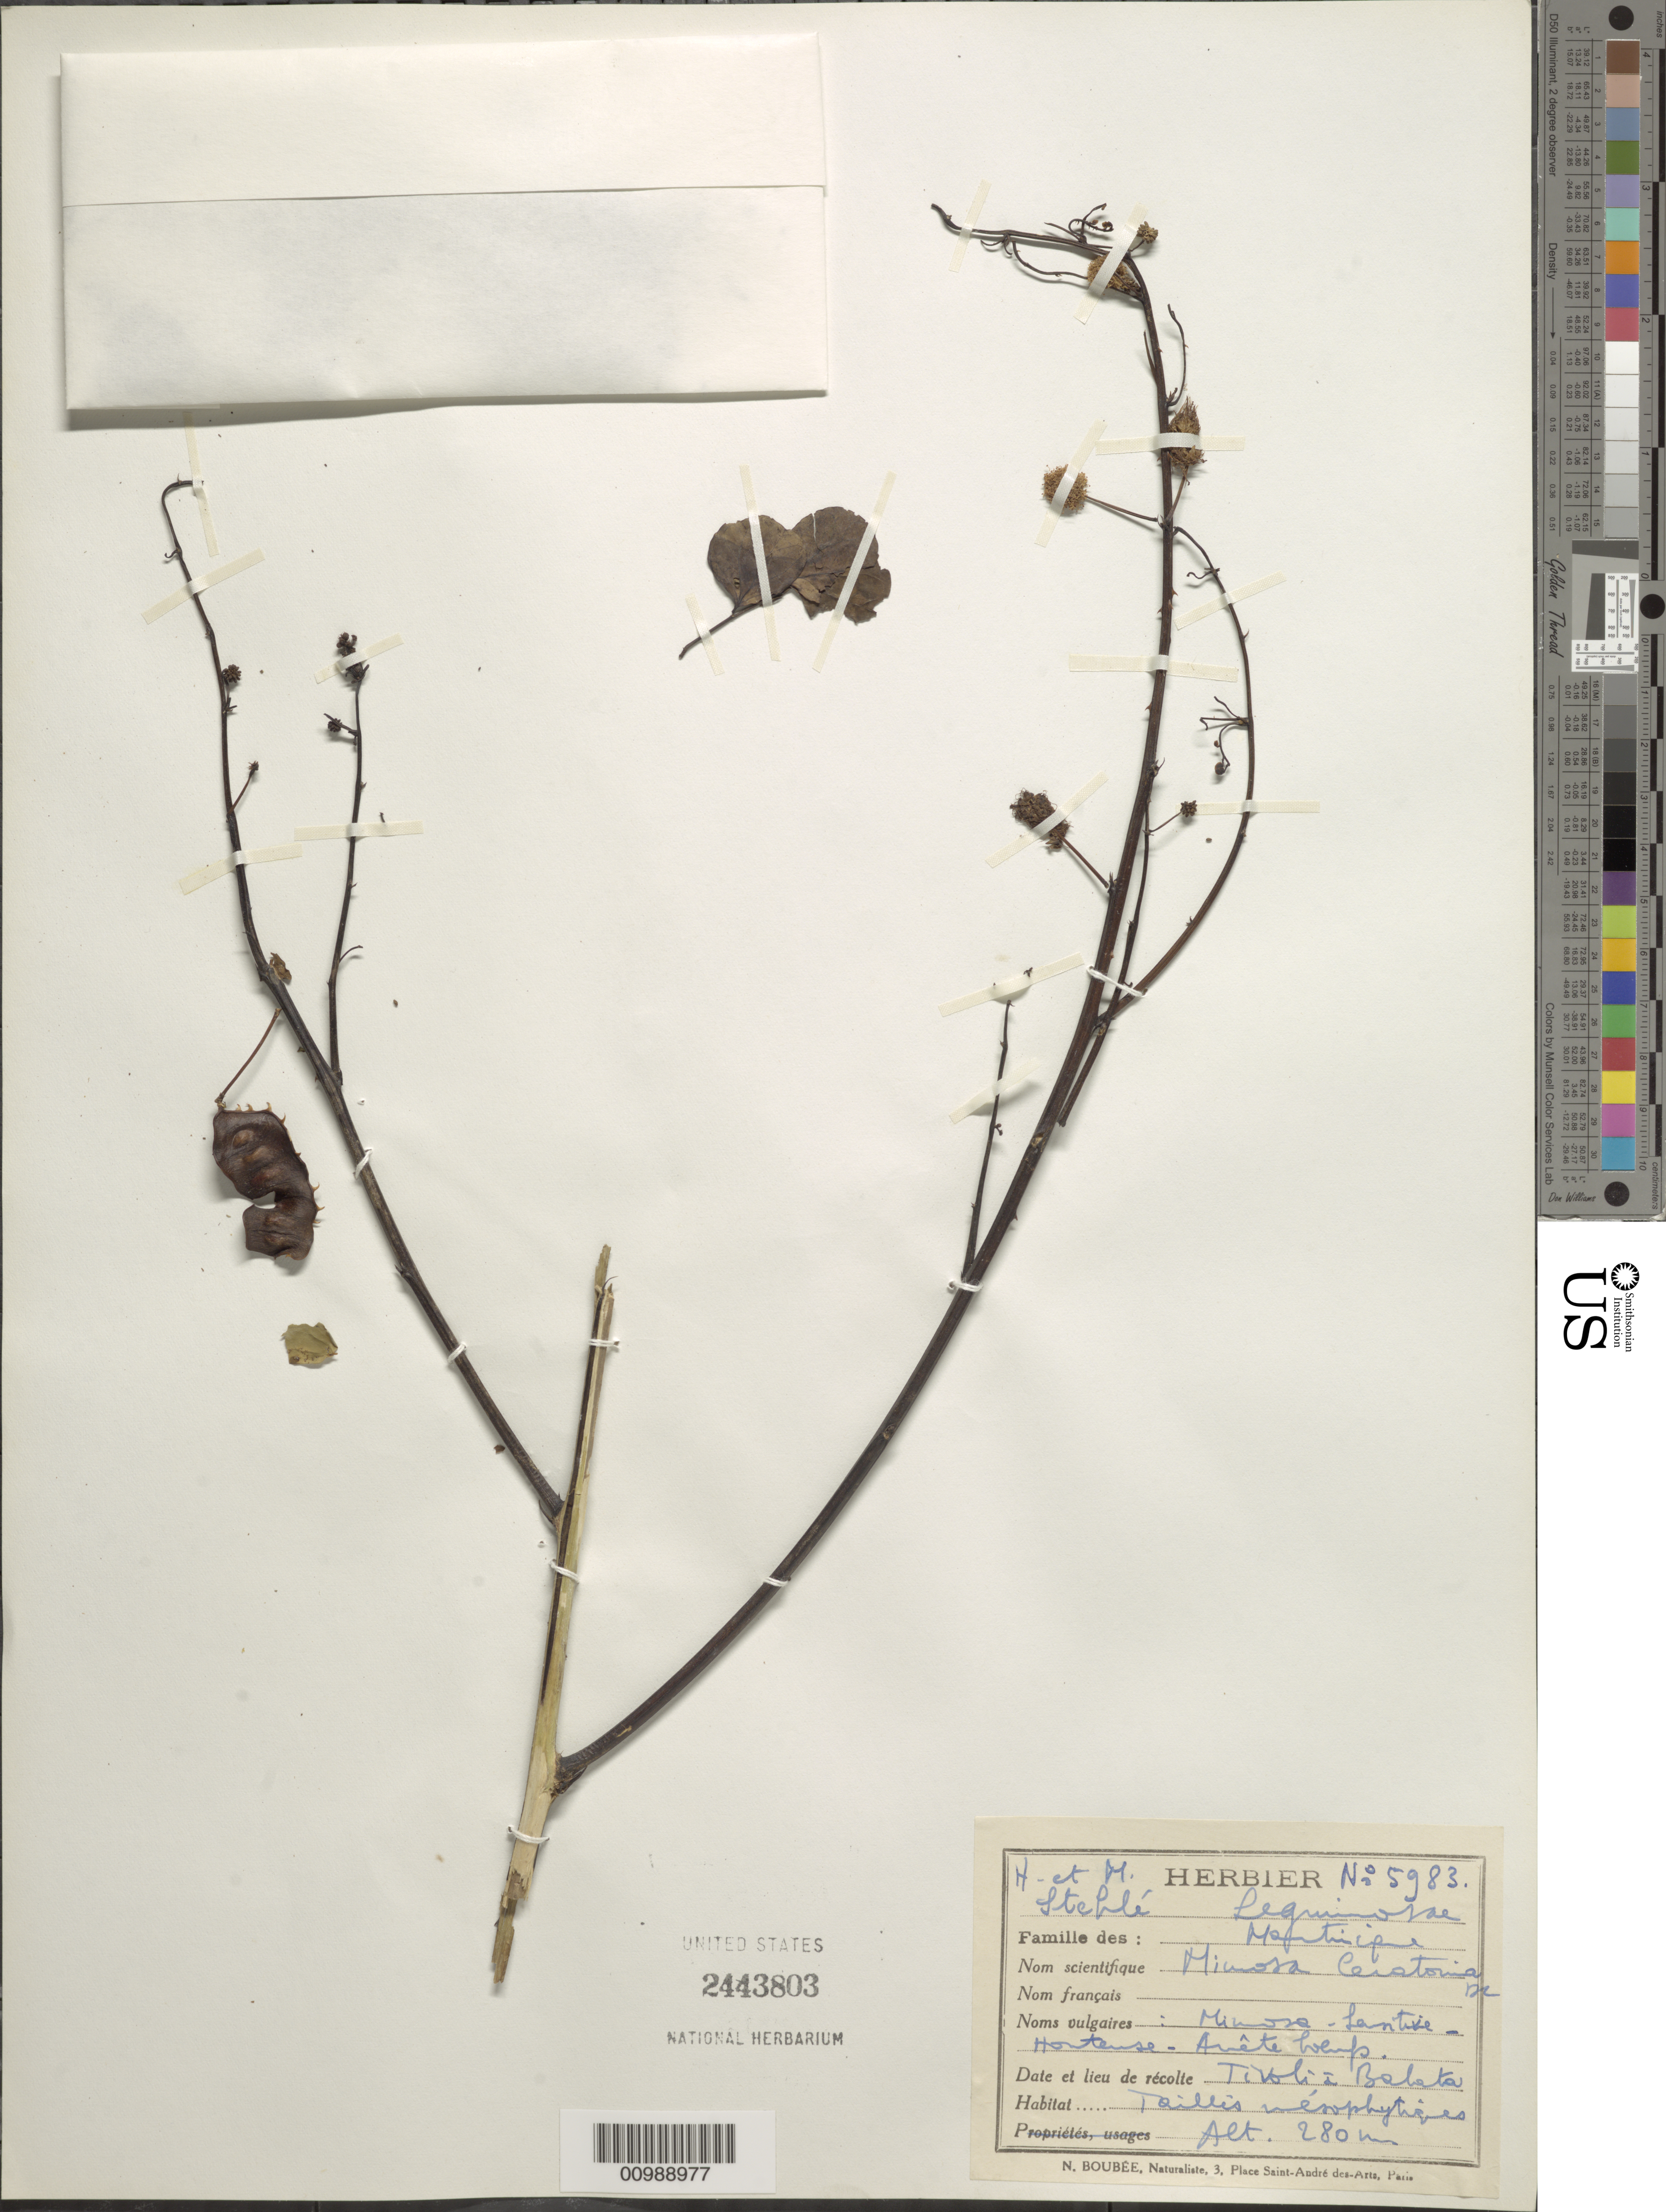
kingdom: Plantae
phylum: Tracheophyta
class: Magnoliopsida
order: Fabales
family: Fabaceae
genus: Mimosa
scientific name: Mimosa ceratonia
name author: L.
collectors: N. Boubee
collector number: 5983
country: Martinique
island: Martinique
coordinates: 0 N, 0 E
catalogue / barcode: US 2443803